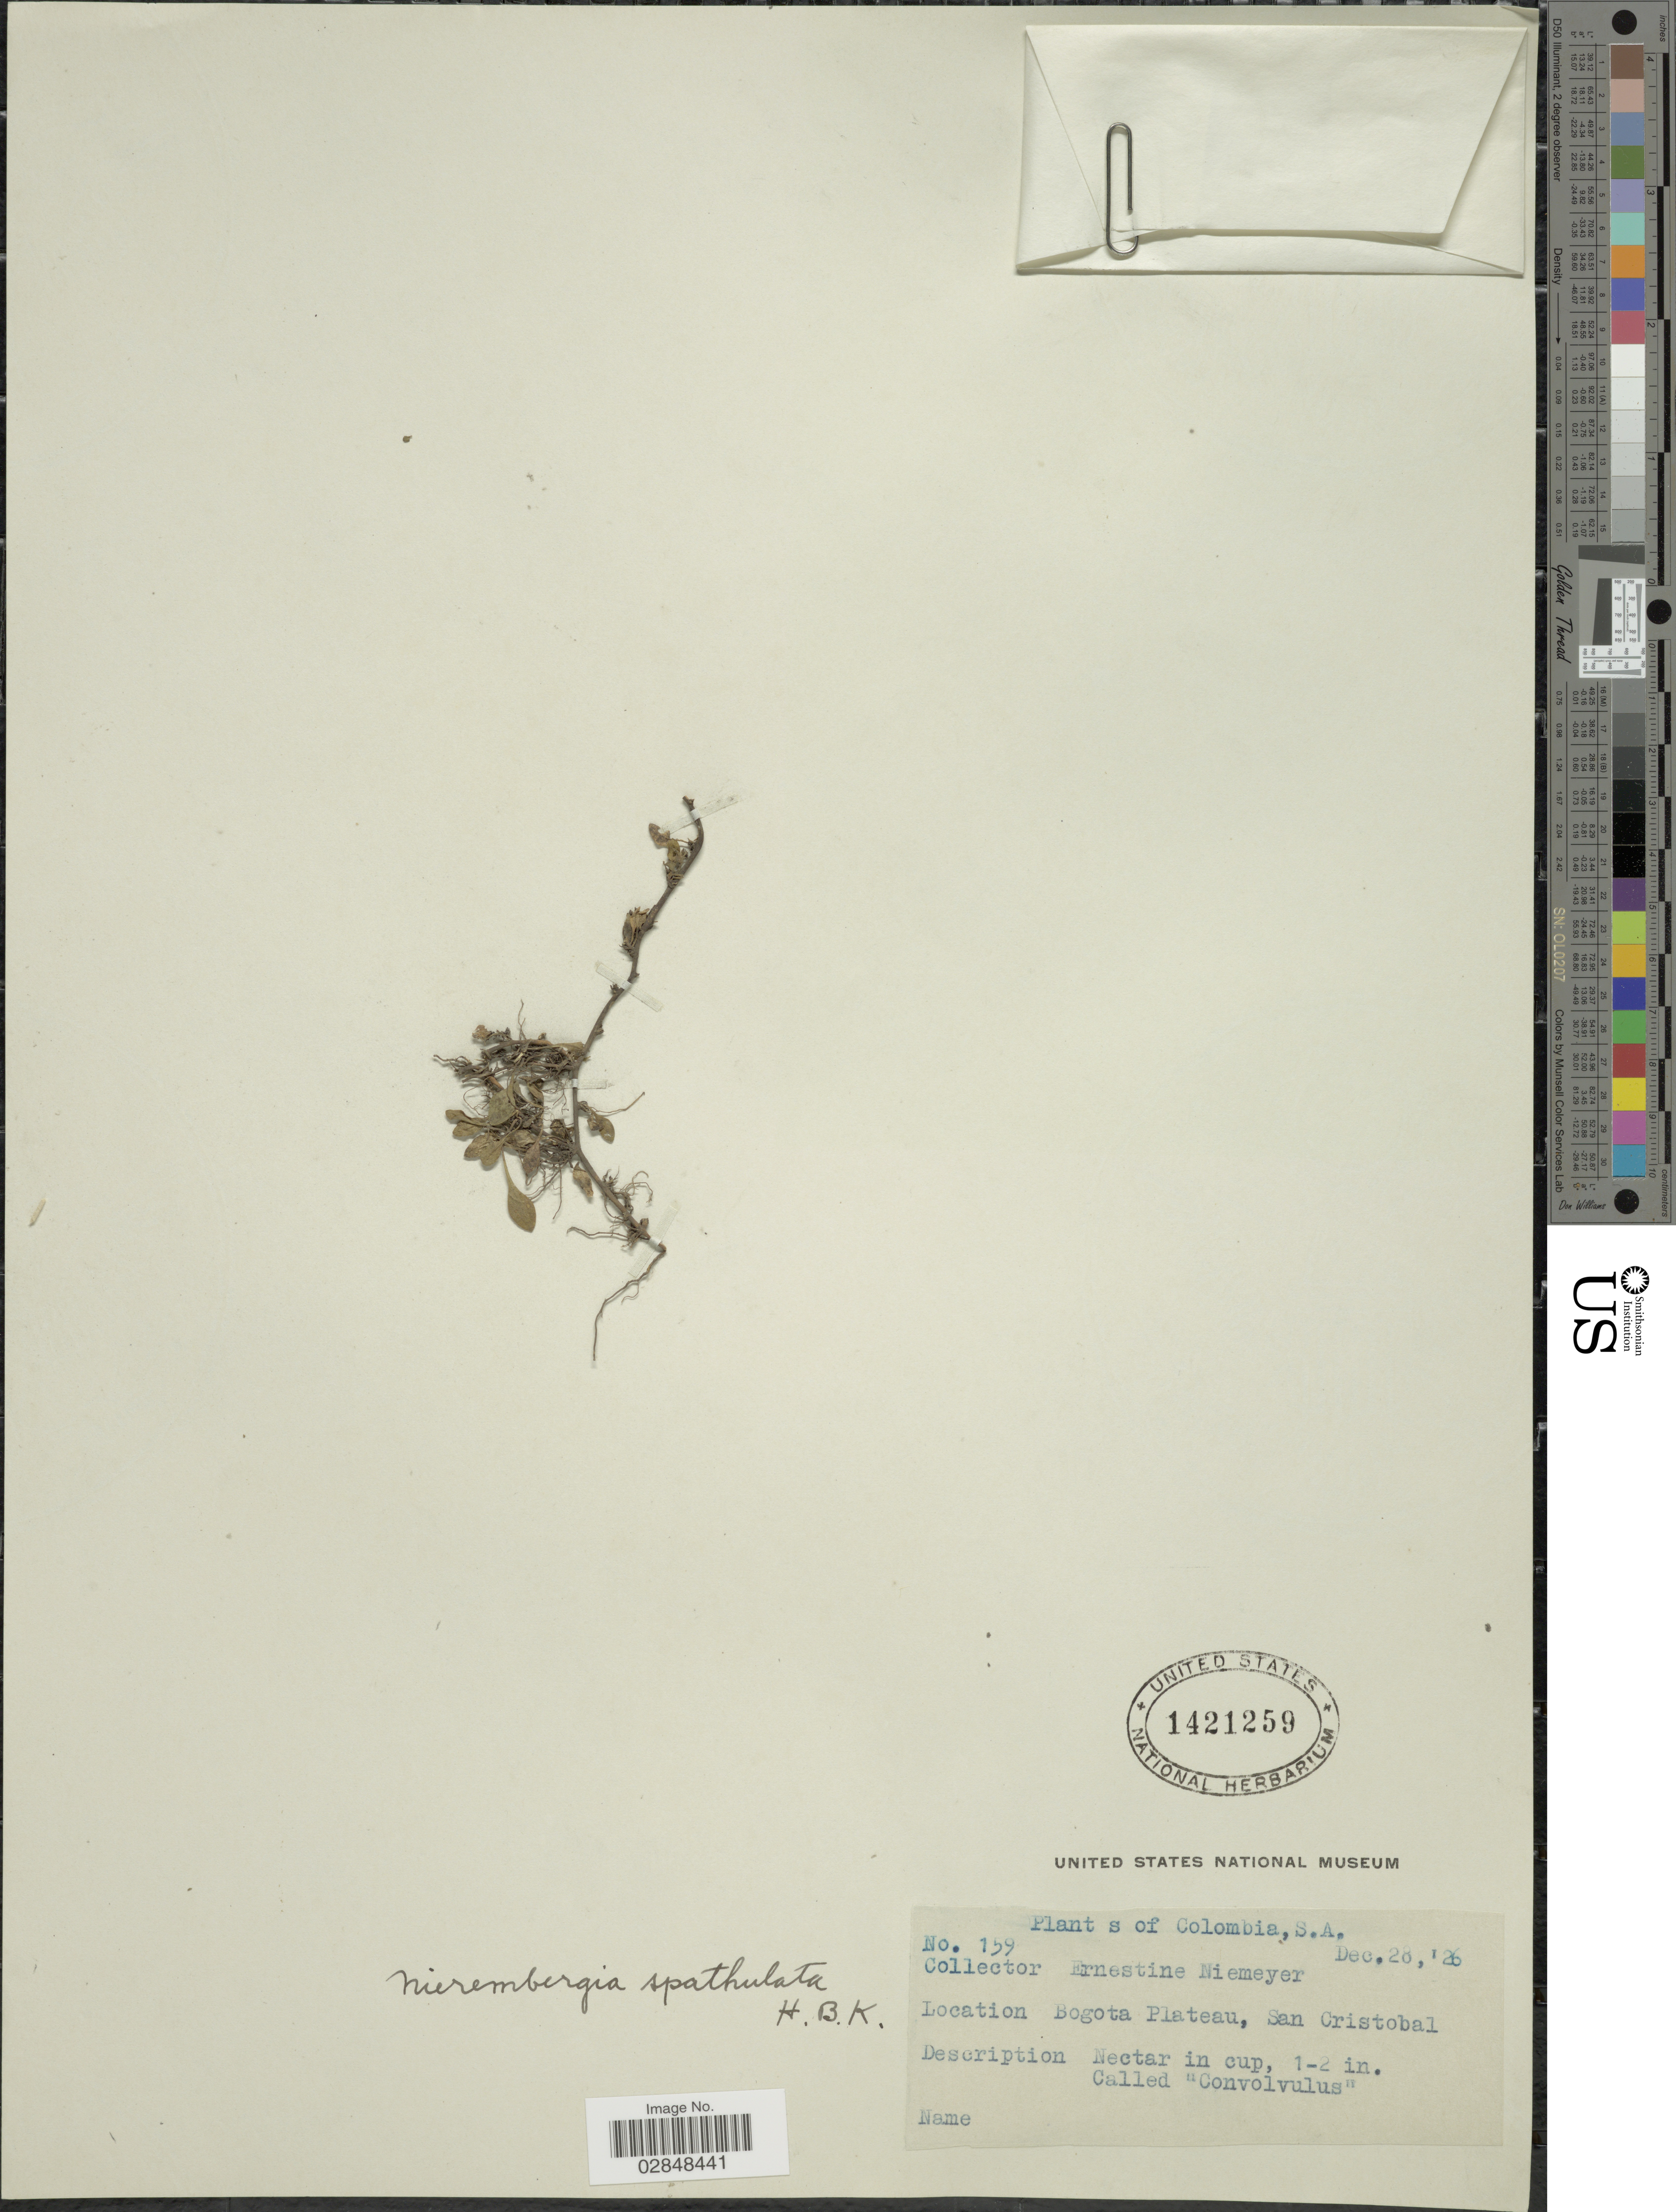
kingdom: Plantae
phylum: Tracheophyta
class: Magnoliopsida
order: Solanales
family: Solanaceae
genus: Nierembergia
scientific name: Nierembergia spathulata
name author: Kunth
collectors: E. H. Niemeyer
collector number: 159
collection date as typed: Transcribed d/m/y: 28/12/26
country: Colombia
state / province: Bogota D.C.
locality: Bogota Plateau, San Cristobal.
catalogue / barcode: US 1421259